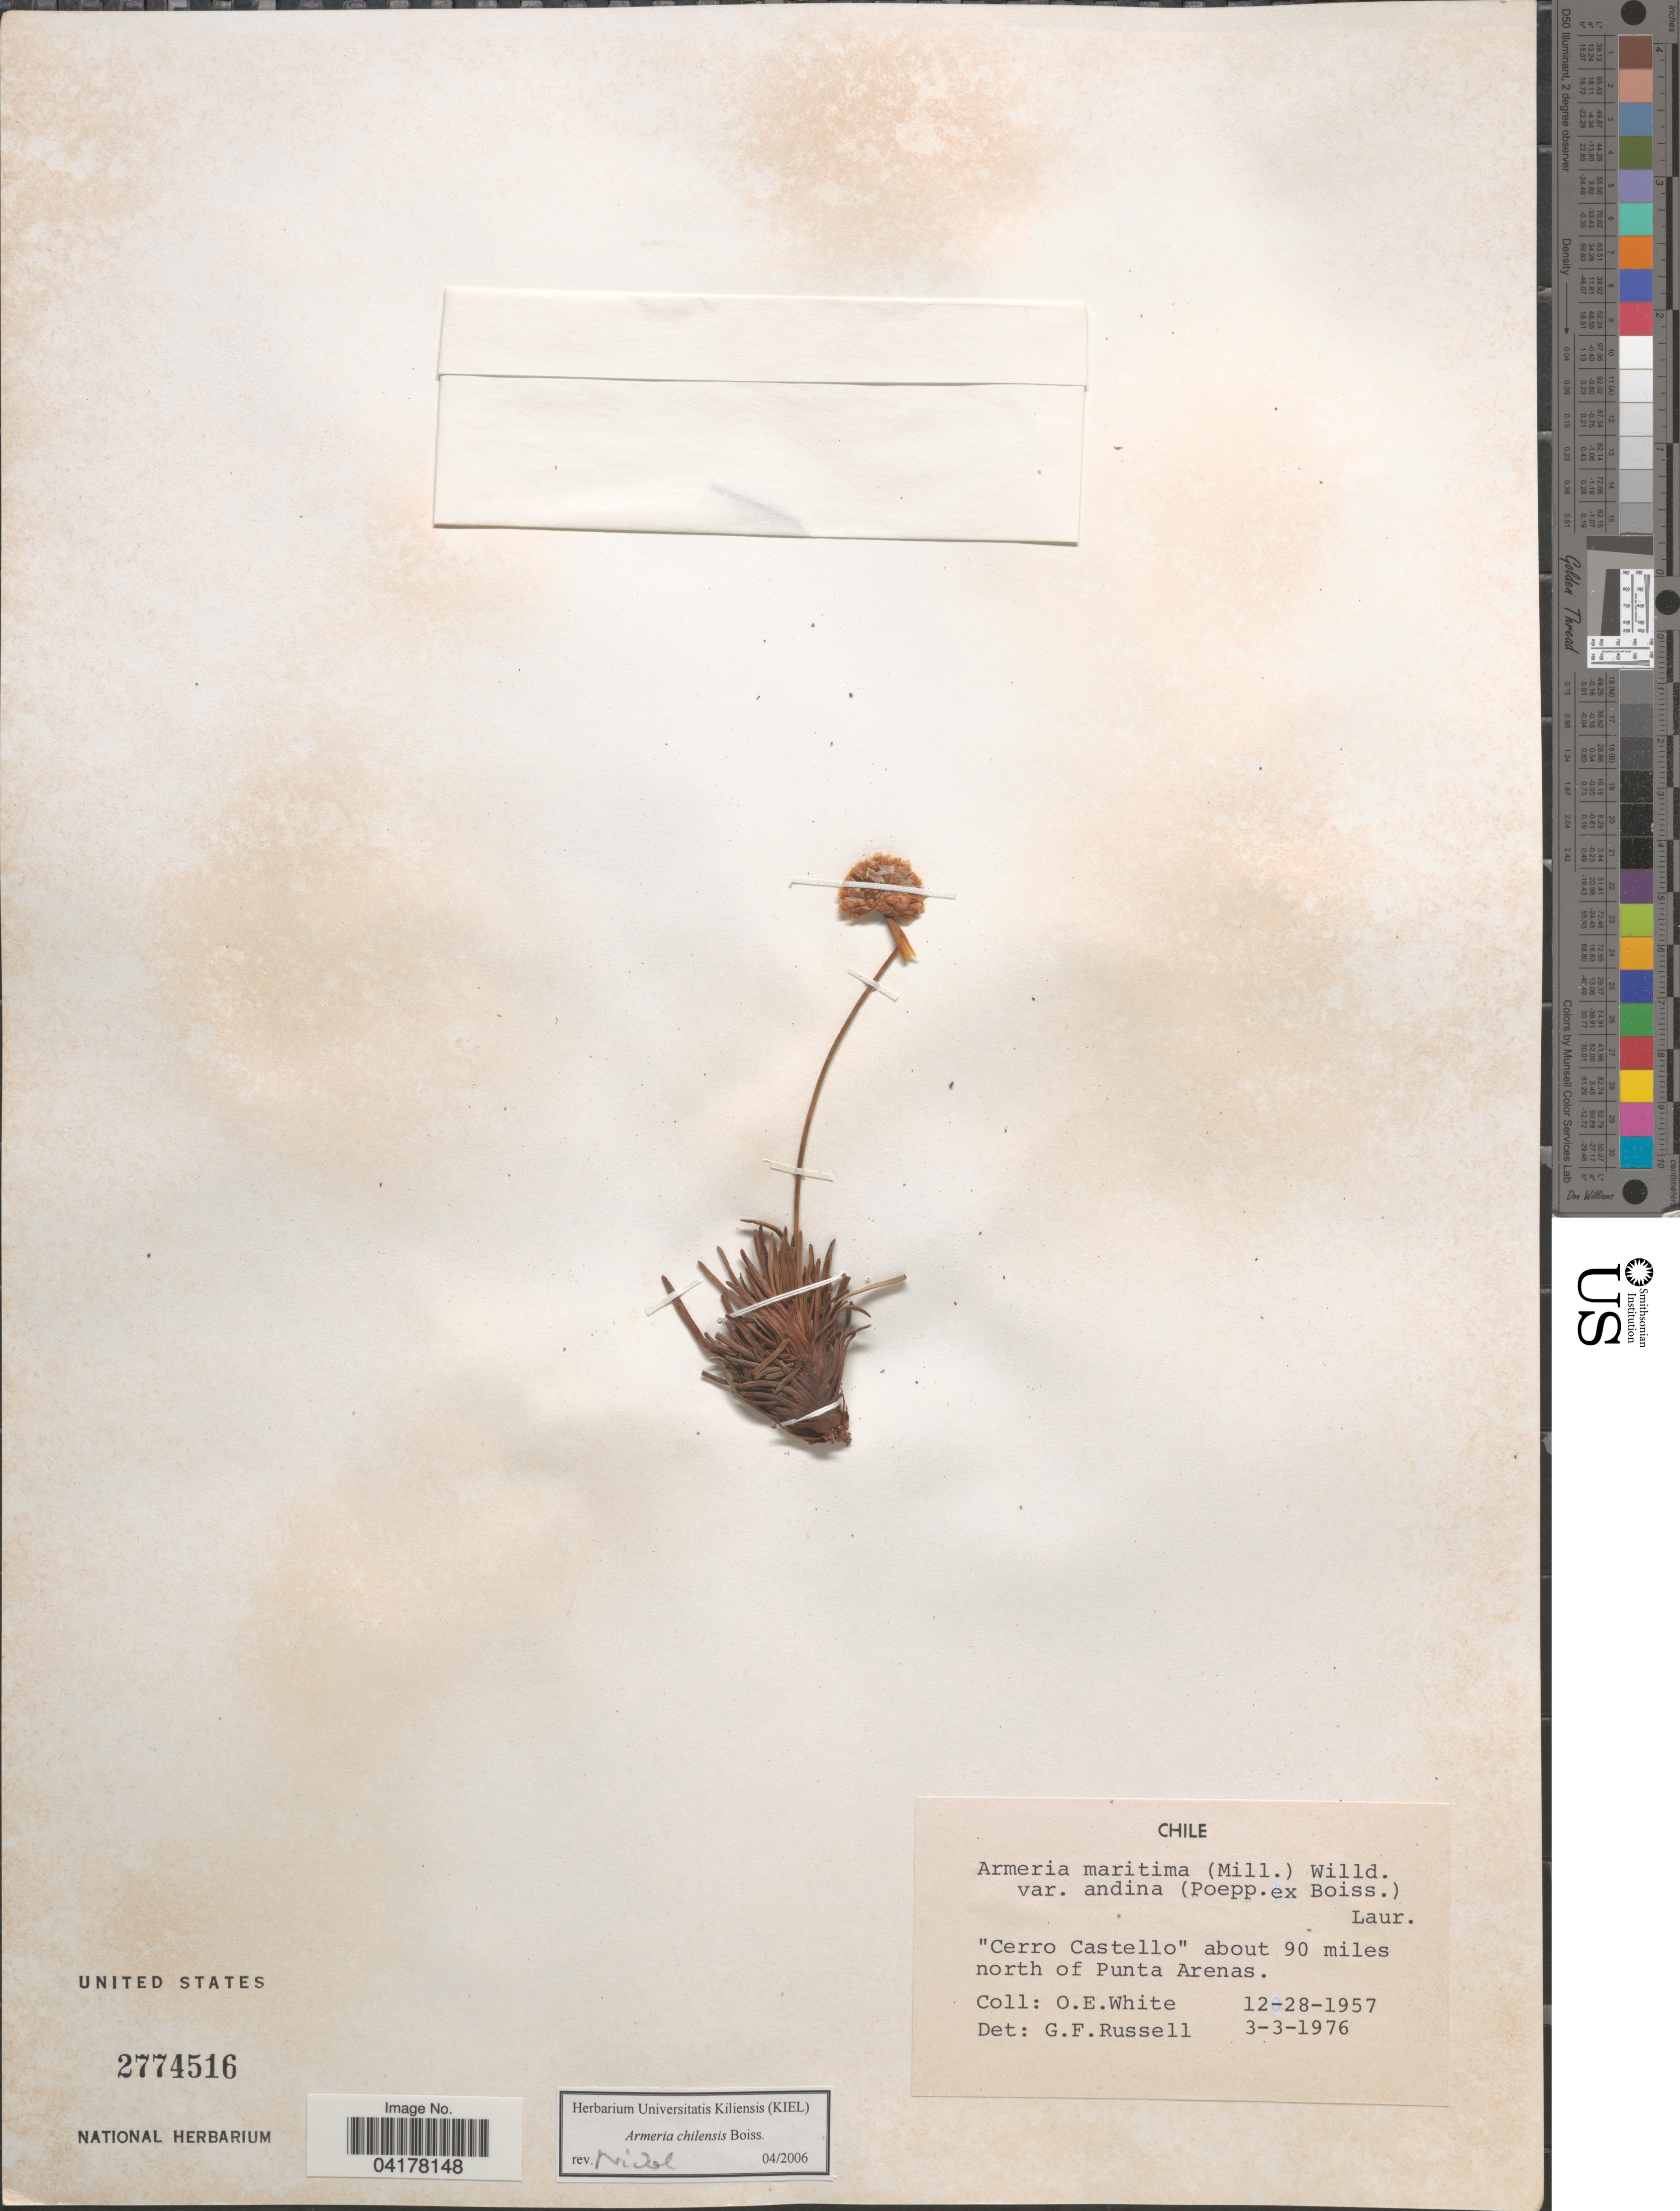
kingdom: Plantae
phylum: Tracheophyta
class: Magnoliopsida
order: Caryophyllales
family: Plumbaginaceae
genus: Armeria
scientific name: Armeria maritima subsp. andina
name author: (Poepp. ex Boiss.) D.M. Moore & H.O. Yates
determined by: Strong, M. T., (US), Smithsonian Institution - National Museum of Natural History (UNITED STATES)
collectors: O. E. White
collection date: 1957-12-28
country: Chile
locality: Cerro Castello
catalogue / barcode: US 2774516